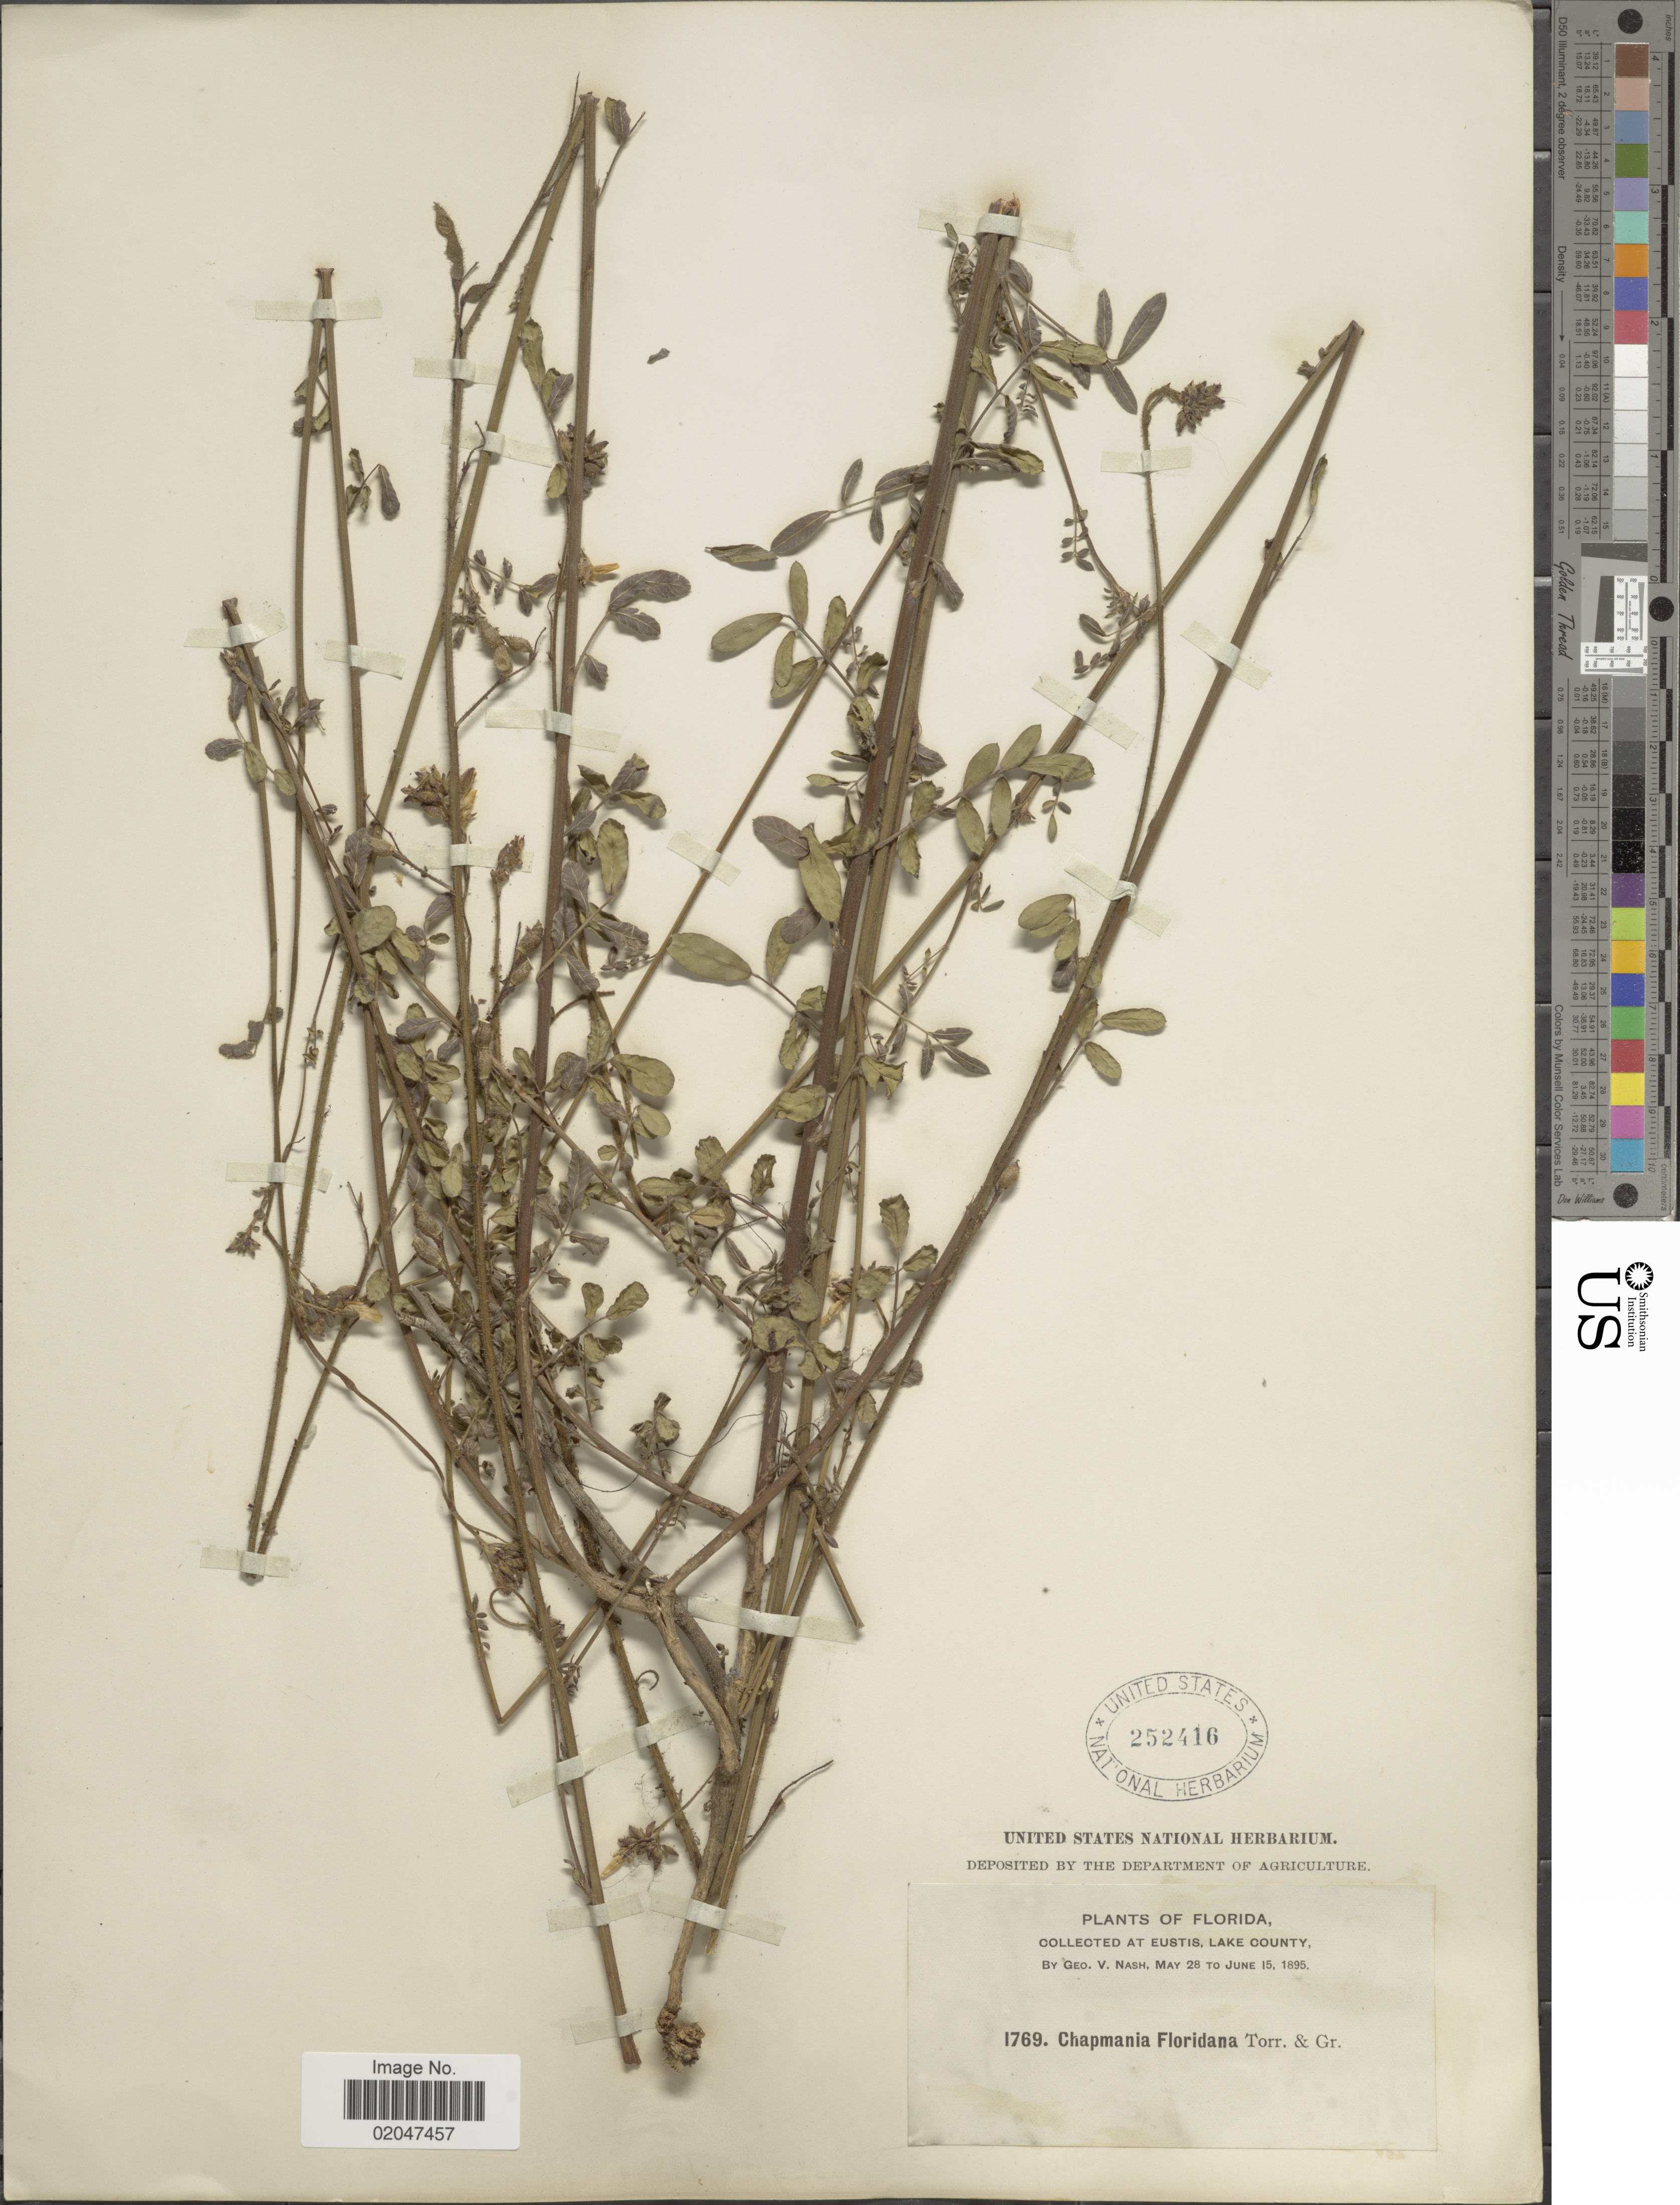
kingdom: Plantae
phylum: Tracheophyta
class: Magnoliopsida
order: Fabales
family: Fabaceae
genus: Chapmannia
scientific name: Chapmannia floridana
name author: Torr. & A. Gray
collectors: G. V. Nash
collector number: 1769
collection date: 1895-05-28/1895-06-15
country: United States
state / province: Florida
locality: Eustis, Lake County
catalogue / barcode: US 252416